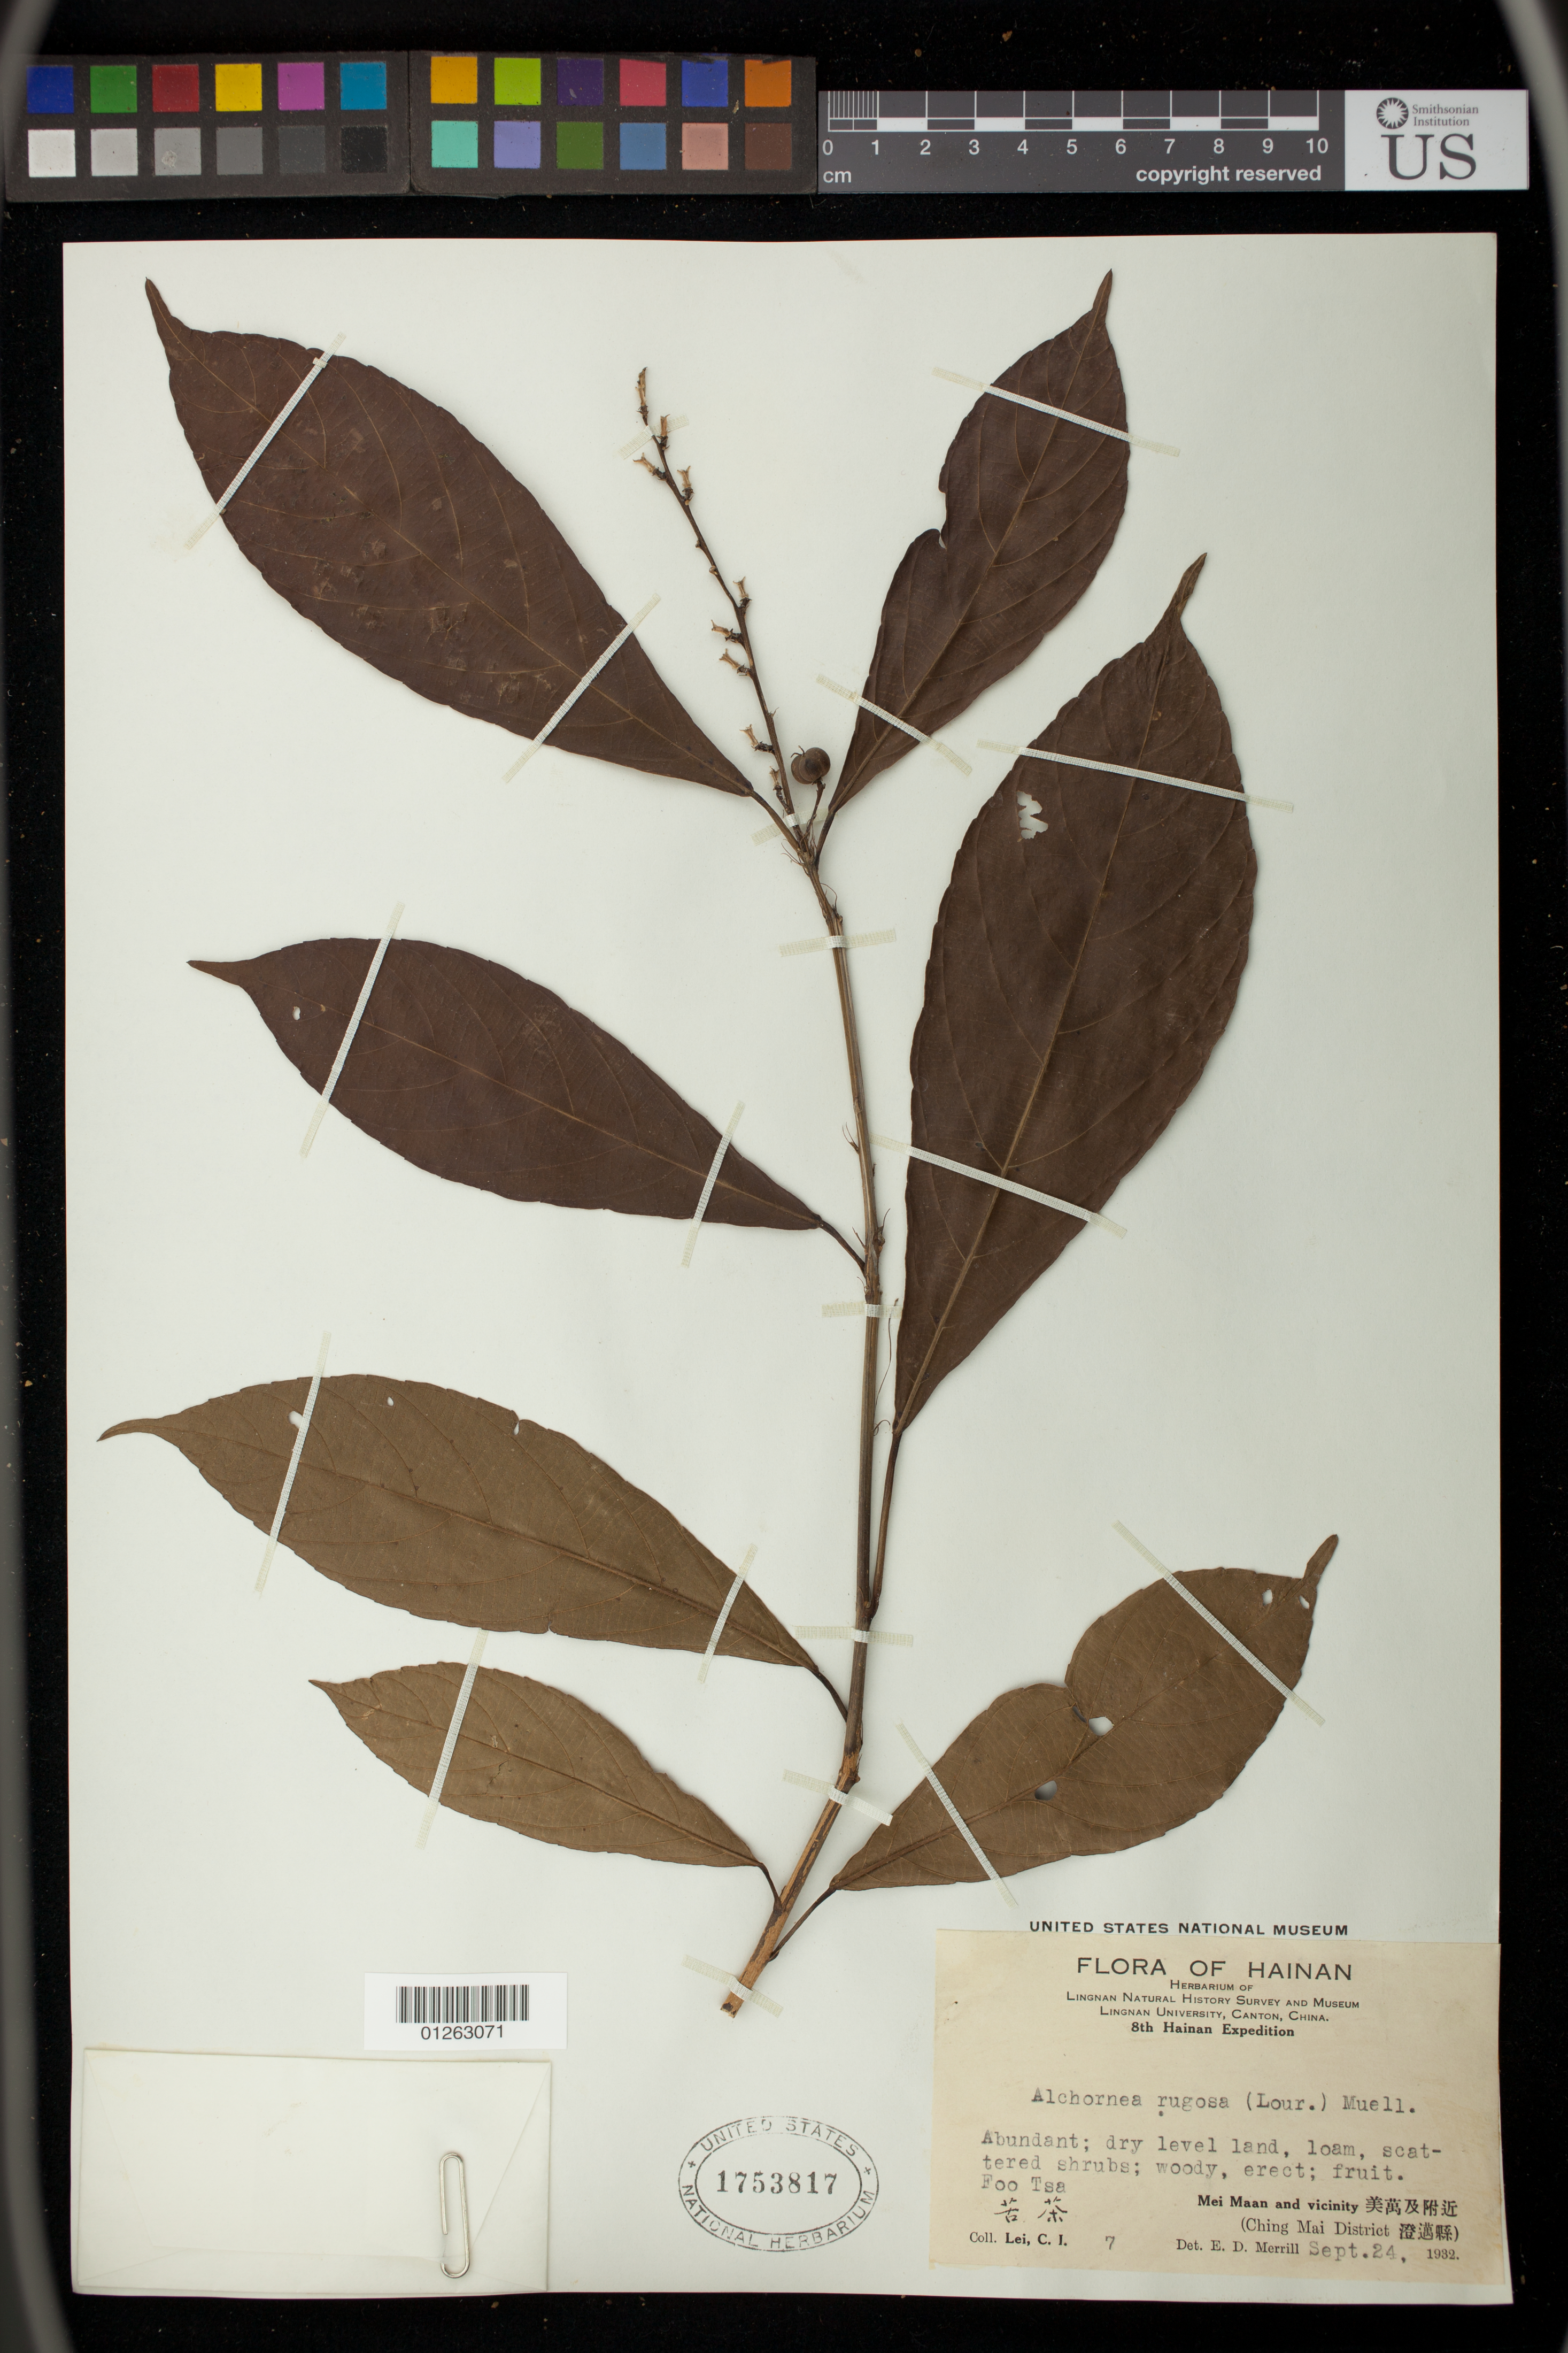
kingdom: Plantae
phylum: Tracheophyta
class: Magnoliopsida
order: Malpighiales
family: Euphorbiaceae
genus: Alchornea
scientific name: Alchornea rugosa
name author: (Lour.) Müll. Arg.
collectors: C. I. Lei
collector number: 7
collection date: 1932-09-24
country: China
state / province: Hainan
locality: Mei Maan and vicinity (Ching Mai District)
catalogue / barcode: US 1753817